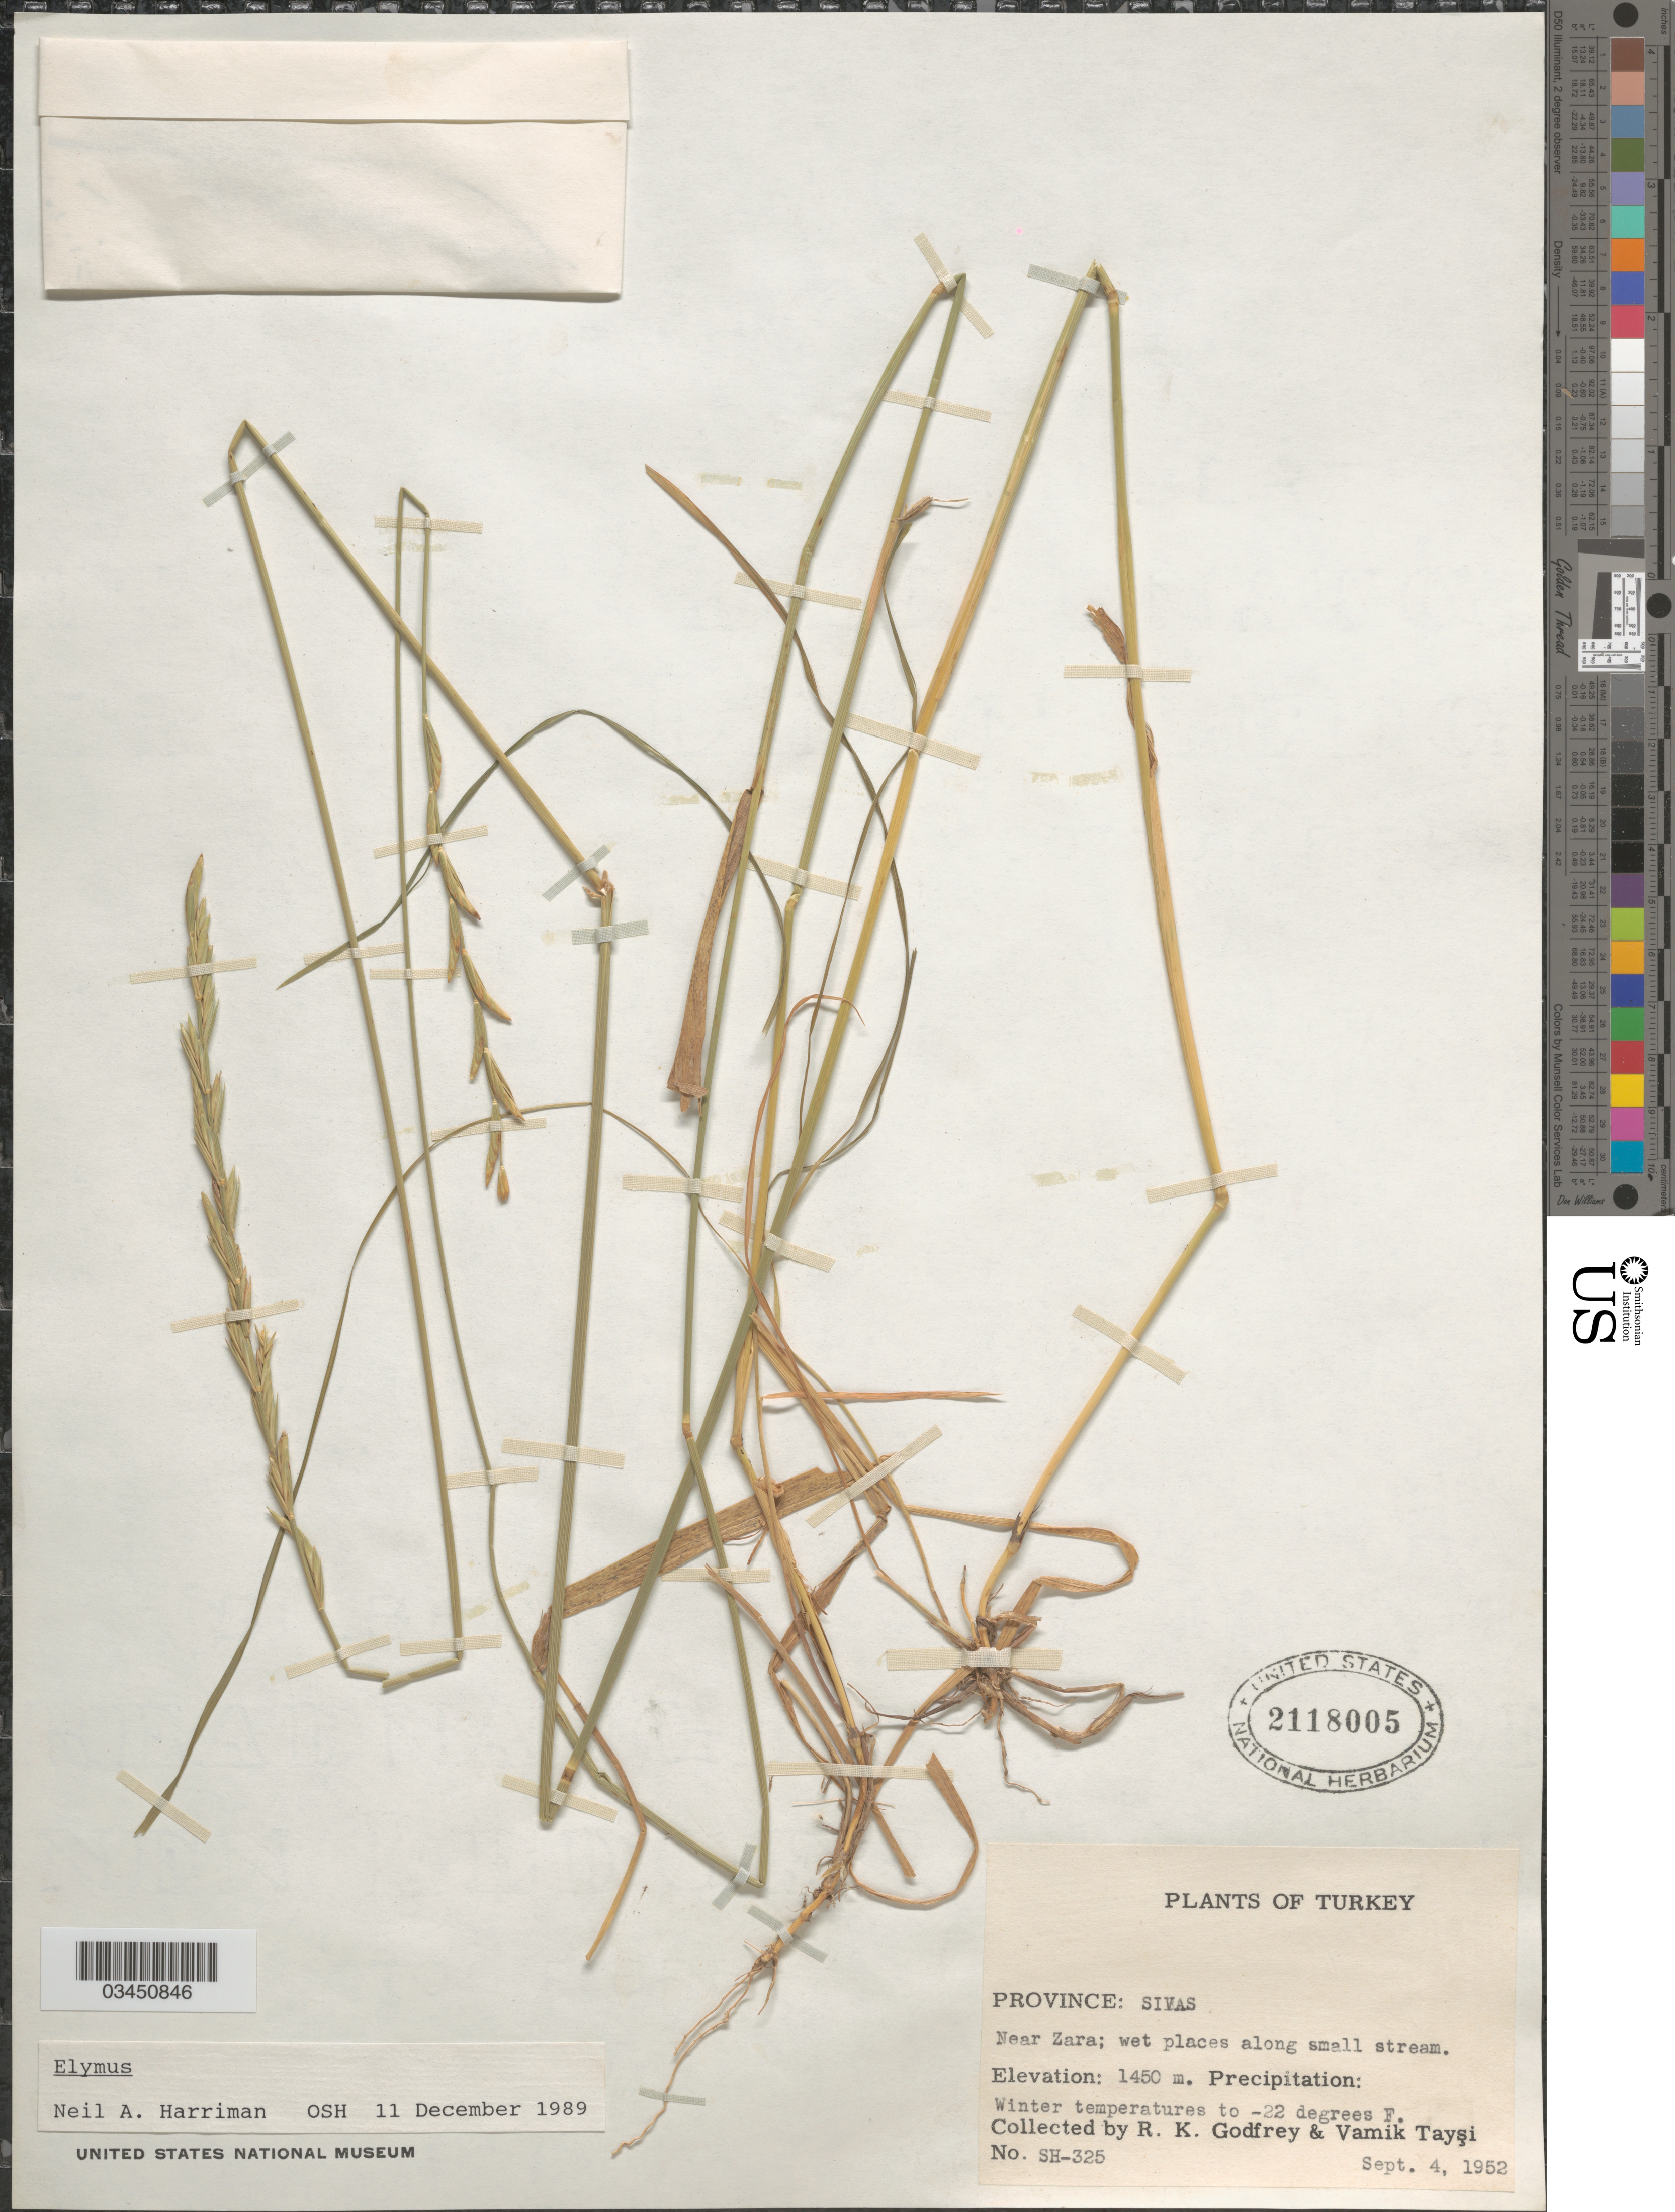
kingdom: Plantae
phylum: Tracheophyta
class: Liliopsida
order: Poales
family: Poaceae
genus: Elymus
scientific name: Elymus sp.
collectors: R. K. Godfrey & V. Taysi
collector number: SH-325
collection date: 1952-09-04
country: Turkey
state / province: Sivas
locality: Near Zara; wet places along small stream. Precipitation: Winter temperature to -22 degrees F.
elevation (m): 1450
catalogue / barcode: US 2118005